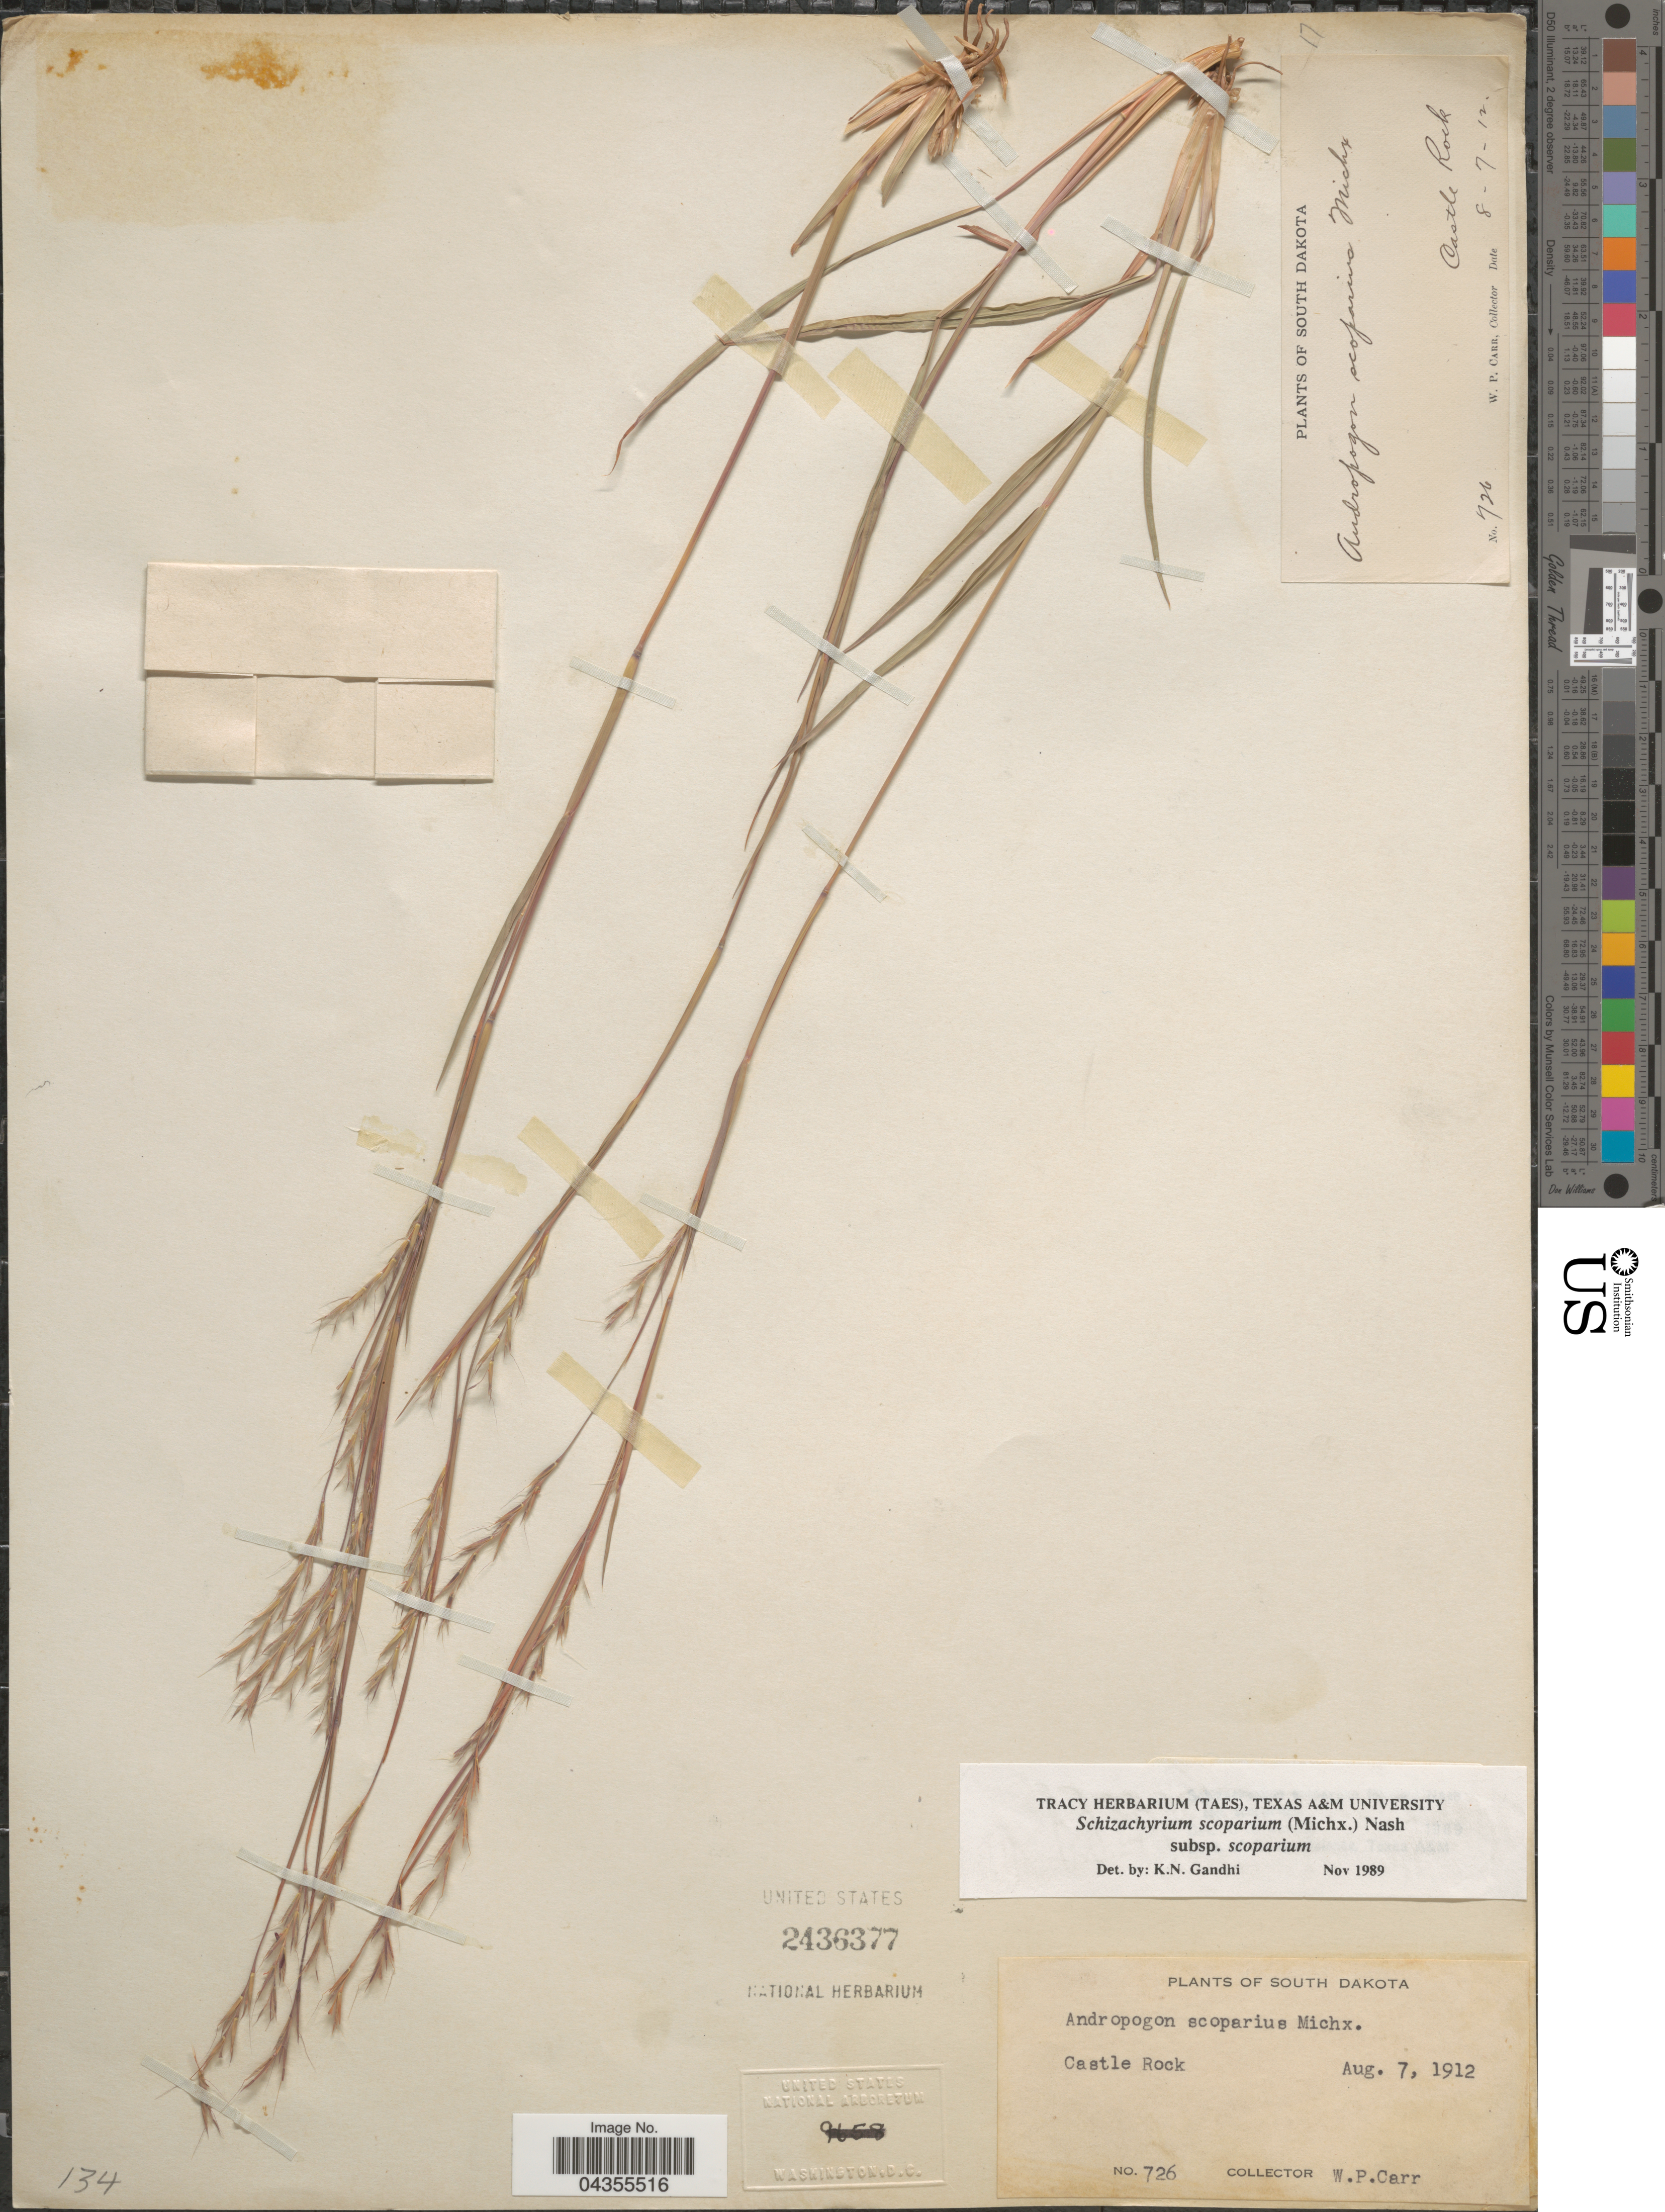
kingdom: Plantae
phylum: Tracheophyta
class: Liliopsida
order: Poales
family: Poaceae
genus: Schizachyrium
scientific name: Schizachyrium scoparium var. scoparium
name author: (Michx.) Nash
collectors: W. Carr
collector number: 726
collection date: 1912-08-07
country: United States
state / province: South Dakota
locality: Castle Rock.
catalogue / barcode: US 2436377